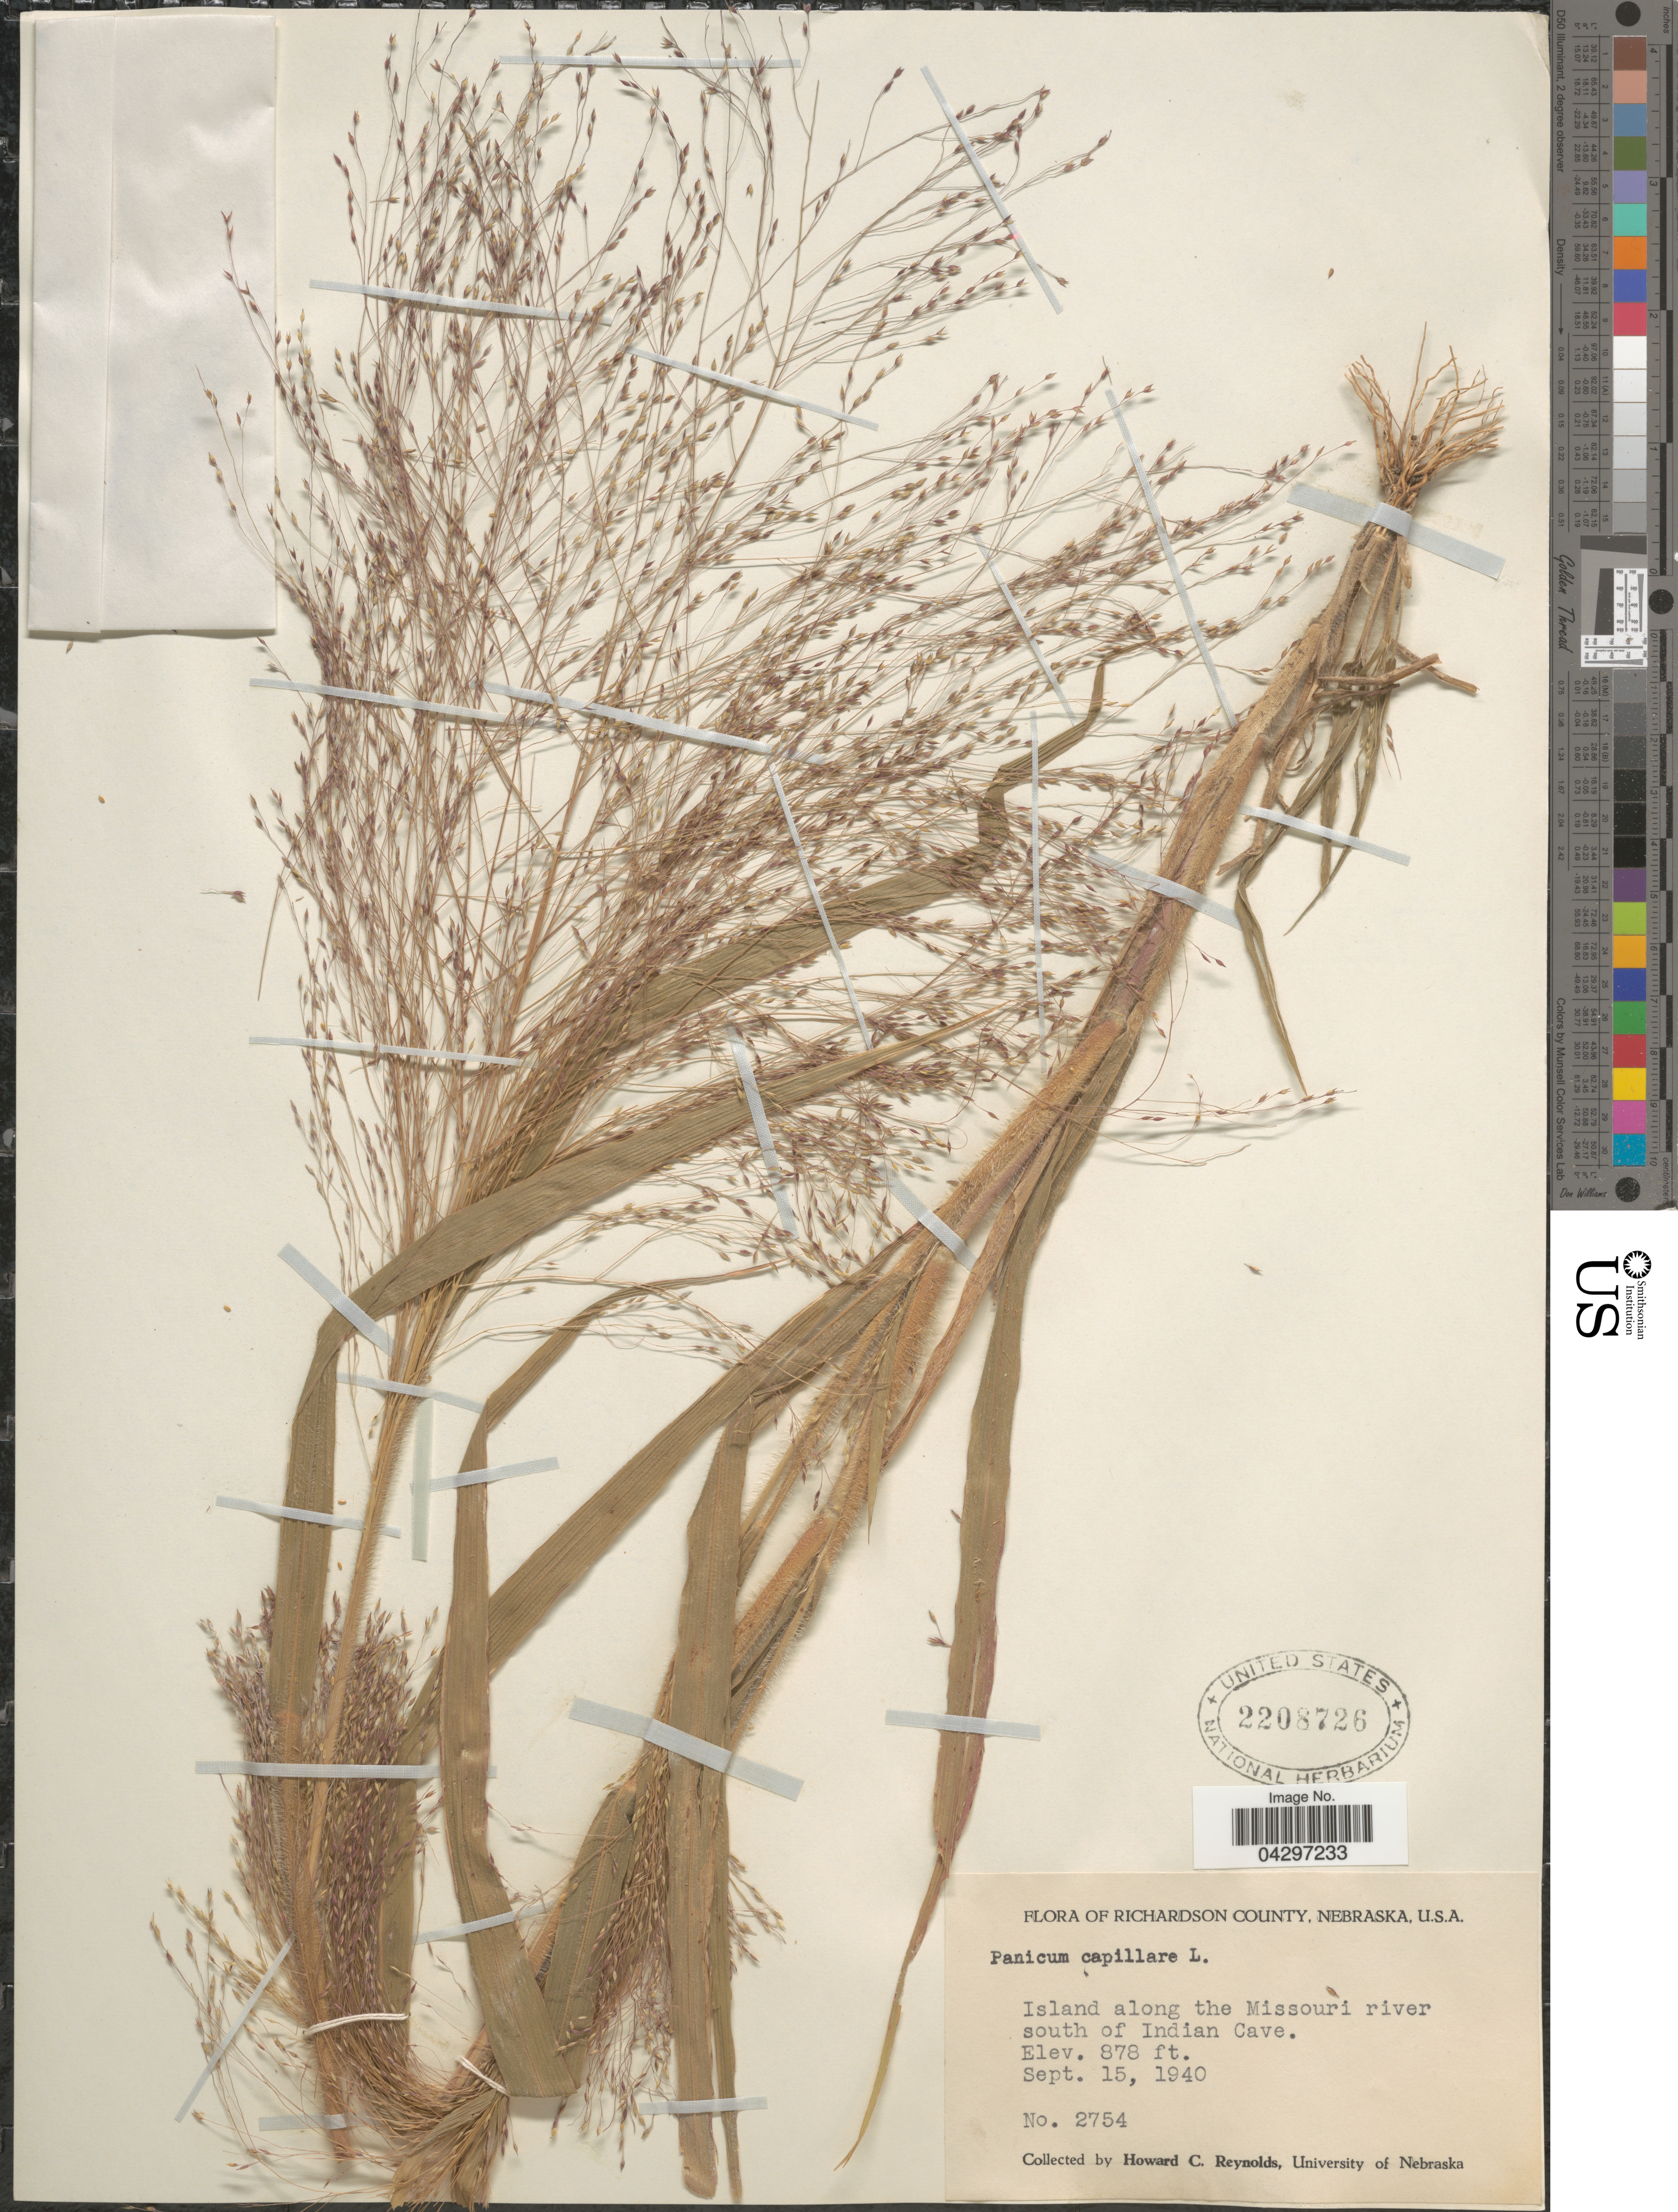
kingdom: Plantae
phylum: Tracheophyta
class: Liliopsida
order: Poales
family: Poaceae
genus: Panicum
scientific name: Panicum capillare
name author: L.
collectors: H. Reynolds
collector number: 2754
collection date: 1940-09-15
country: United States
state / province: Nebraska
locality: Richardson County. Island along the Missouri river south of Indian Cave.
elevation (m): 268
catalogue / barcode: US 2208726